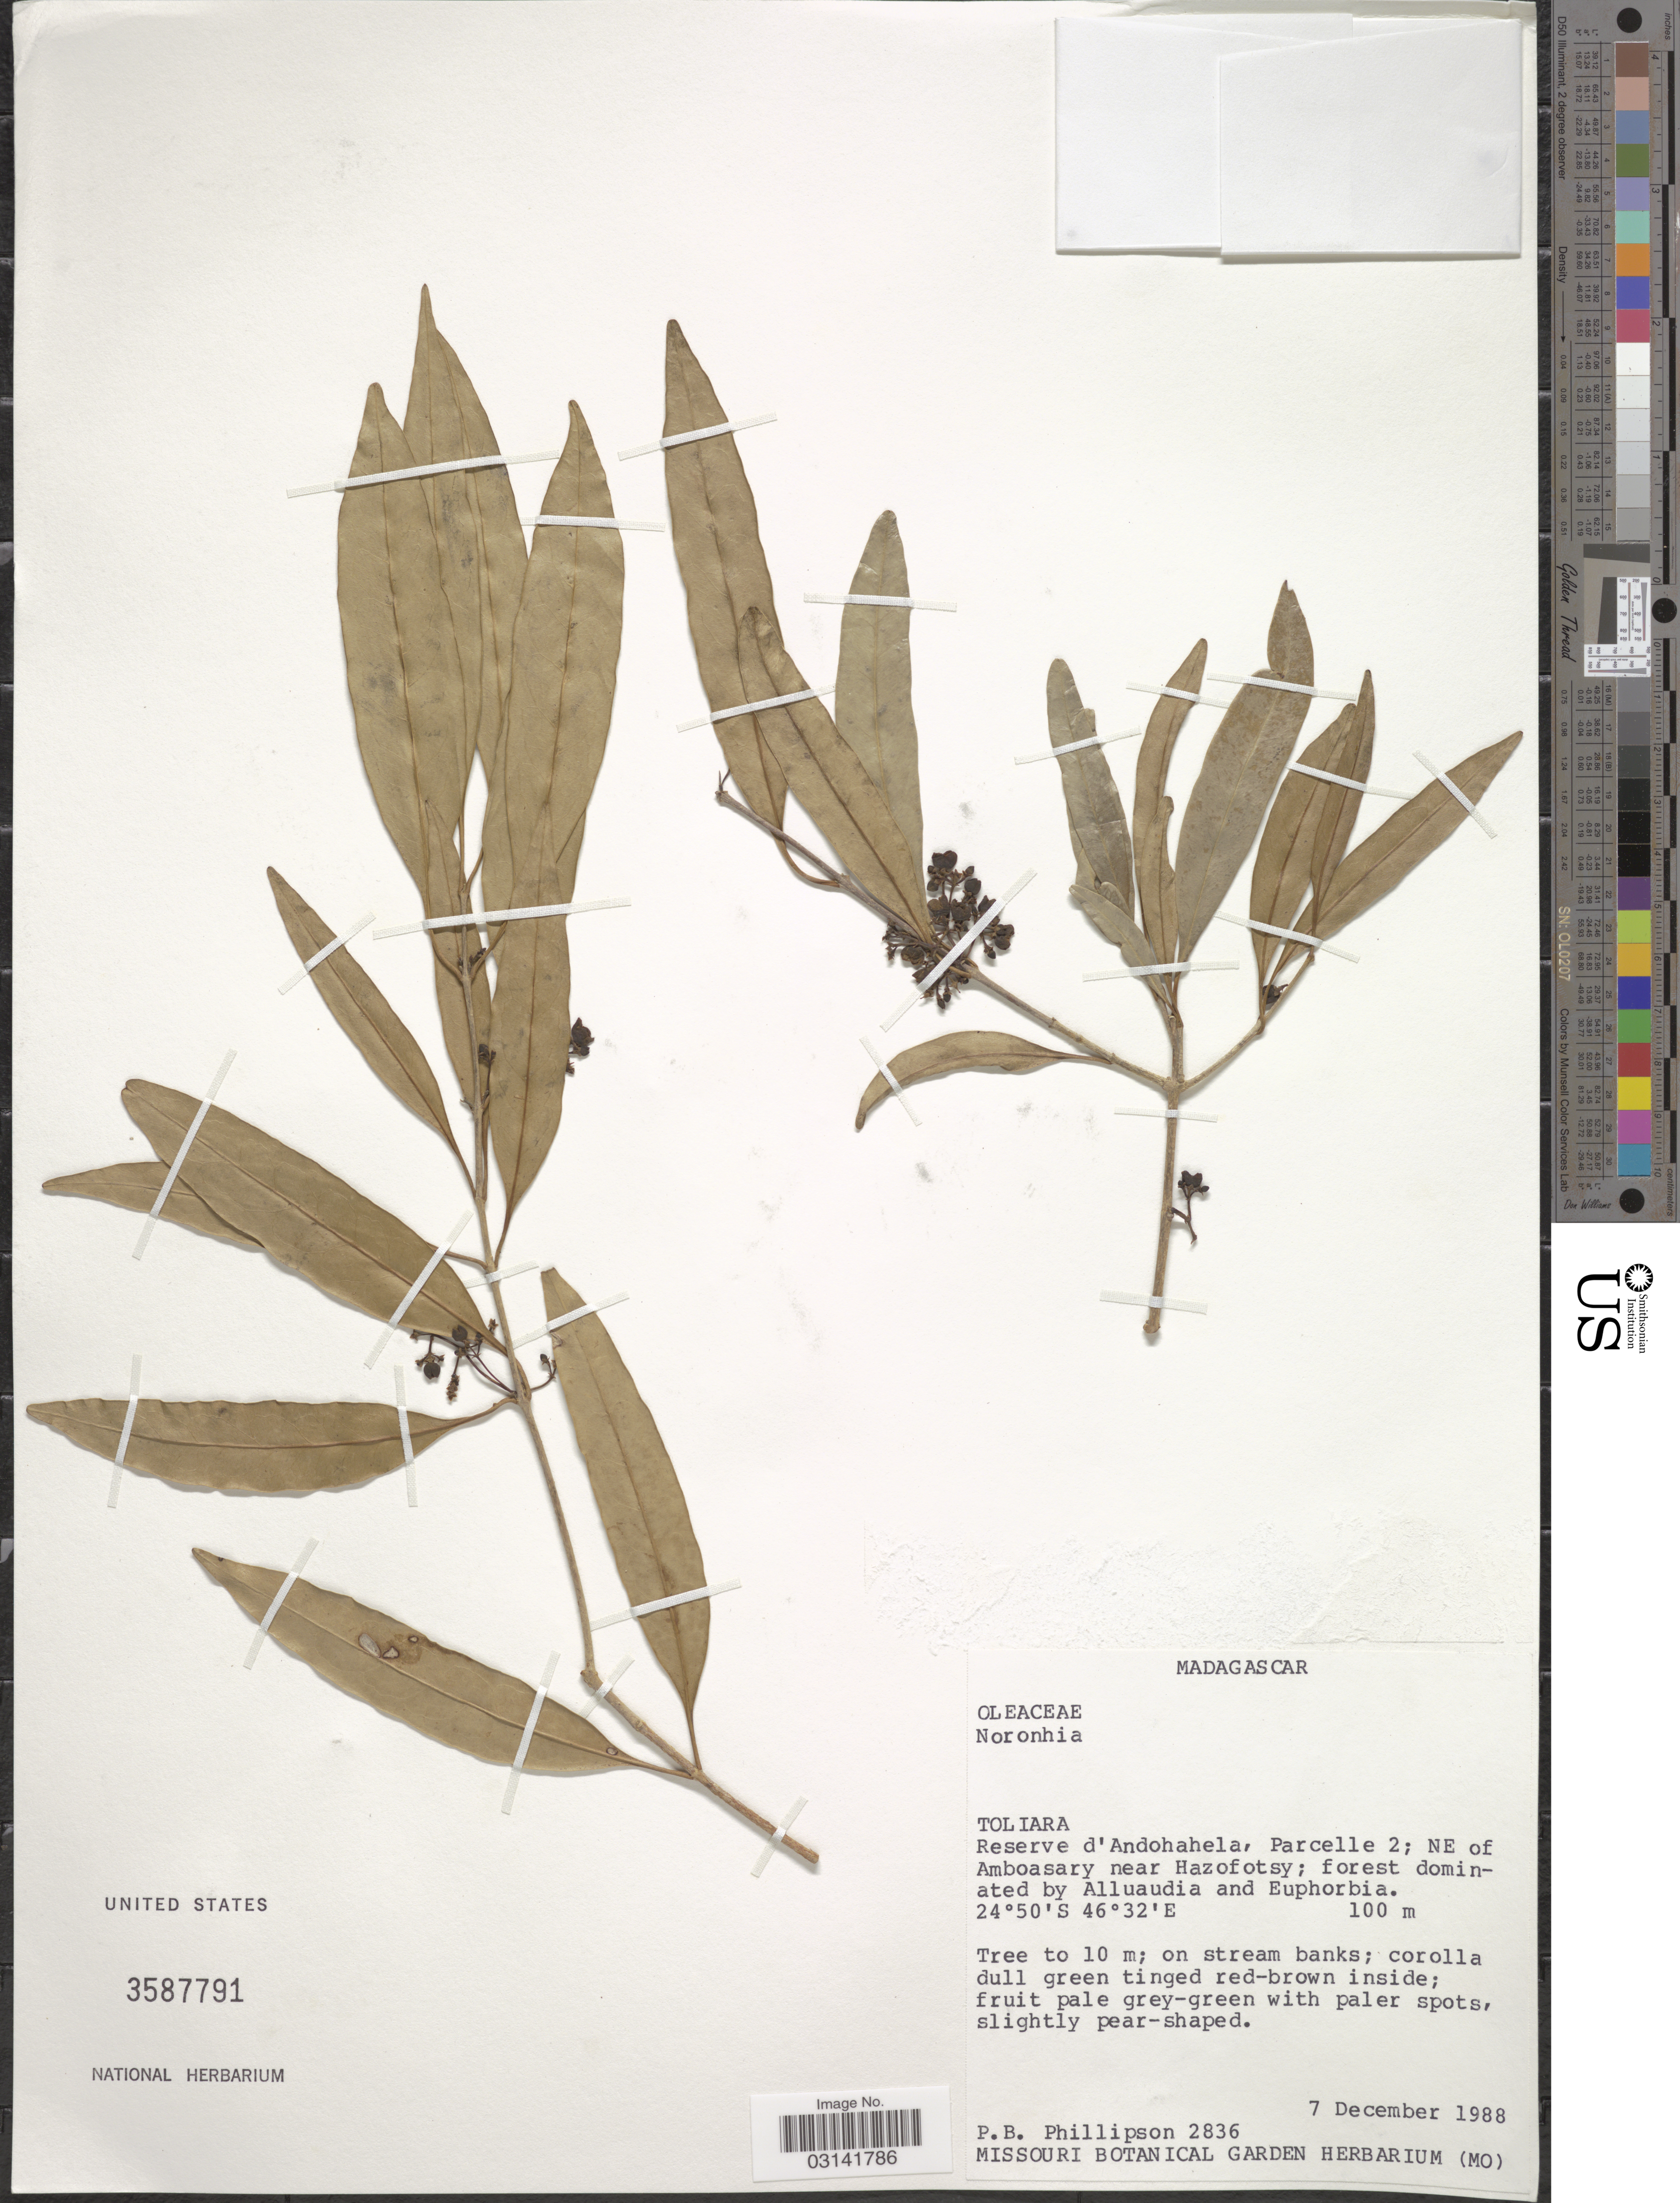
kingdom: Plantae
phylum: Tracheophyta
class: Magnoliopsida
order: Lamiales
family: Oleaceae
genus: Noronhia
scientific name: Noronhia sp.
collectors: P. B. Phillipson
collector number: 2836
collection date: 1988-12-07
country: Madagascar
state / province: Anosy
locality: Reserve d'Andohahela, Parcelle 2; NE of Amboasary near Hazofotsy.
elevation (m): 100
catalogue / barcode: US 3587791